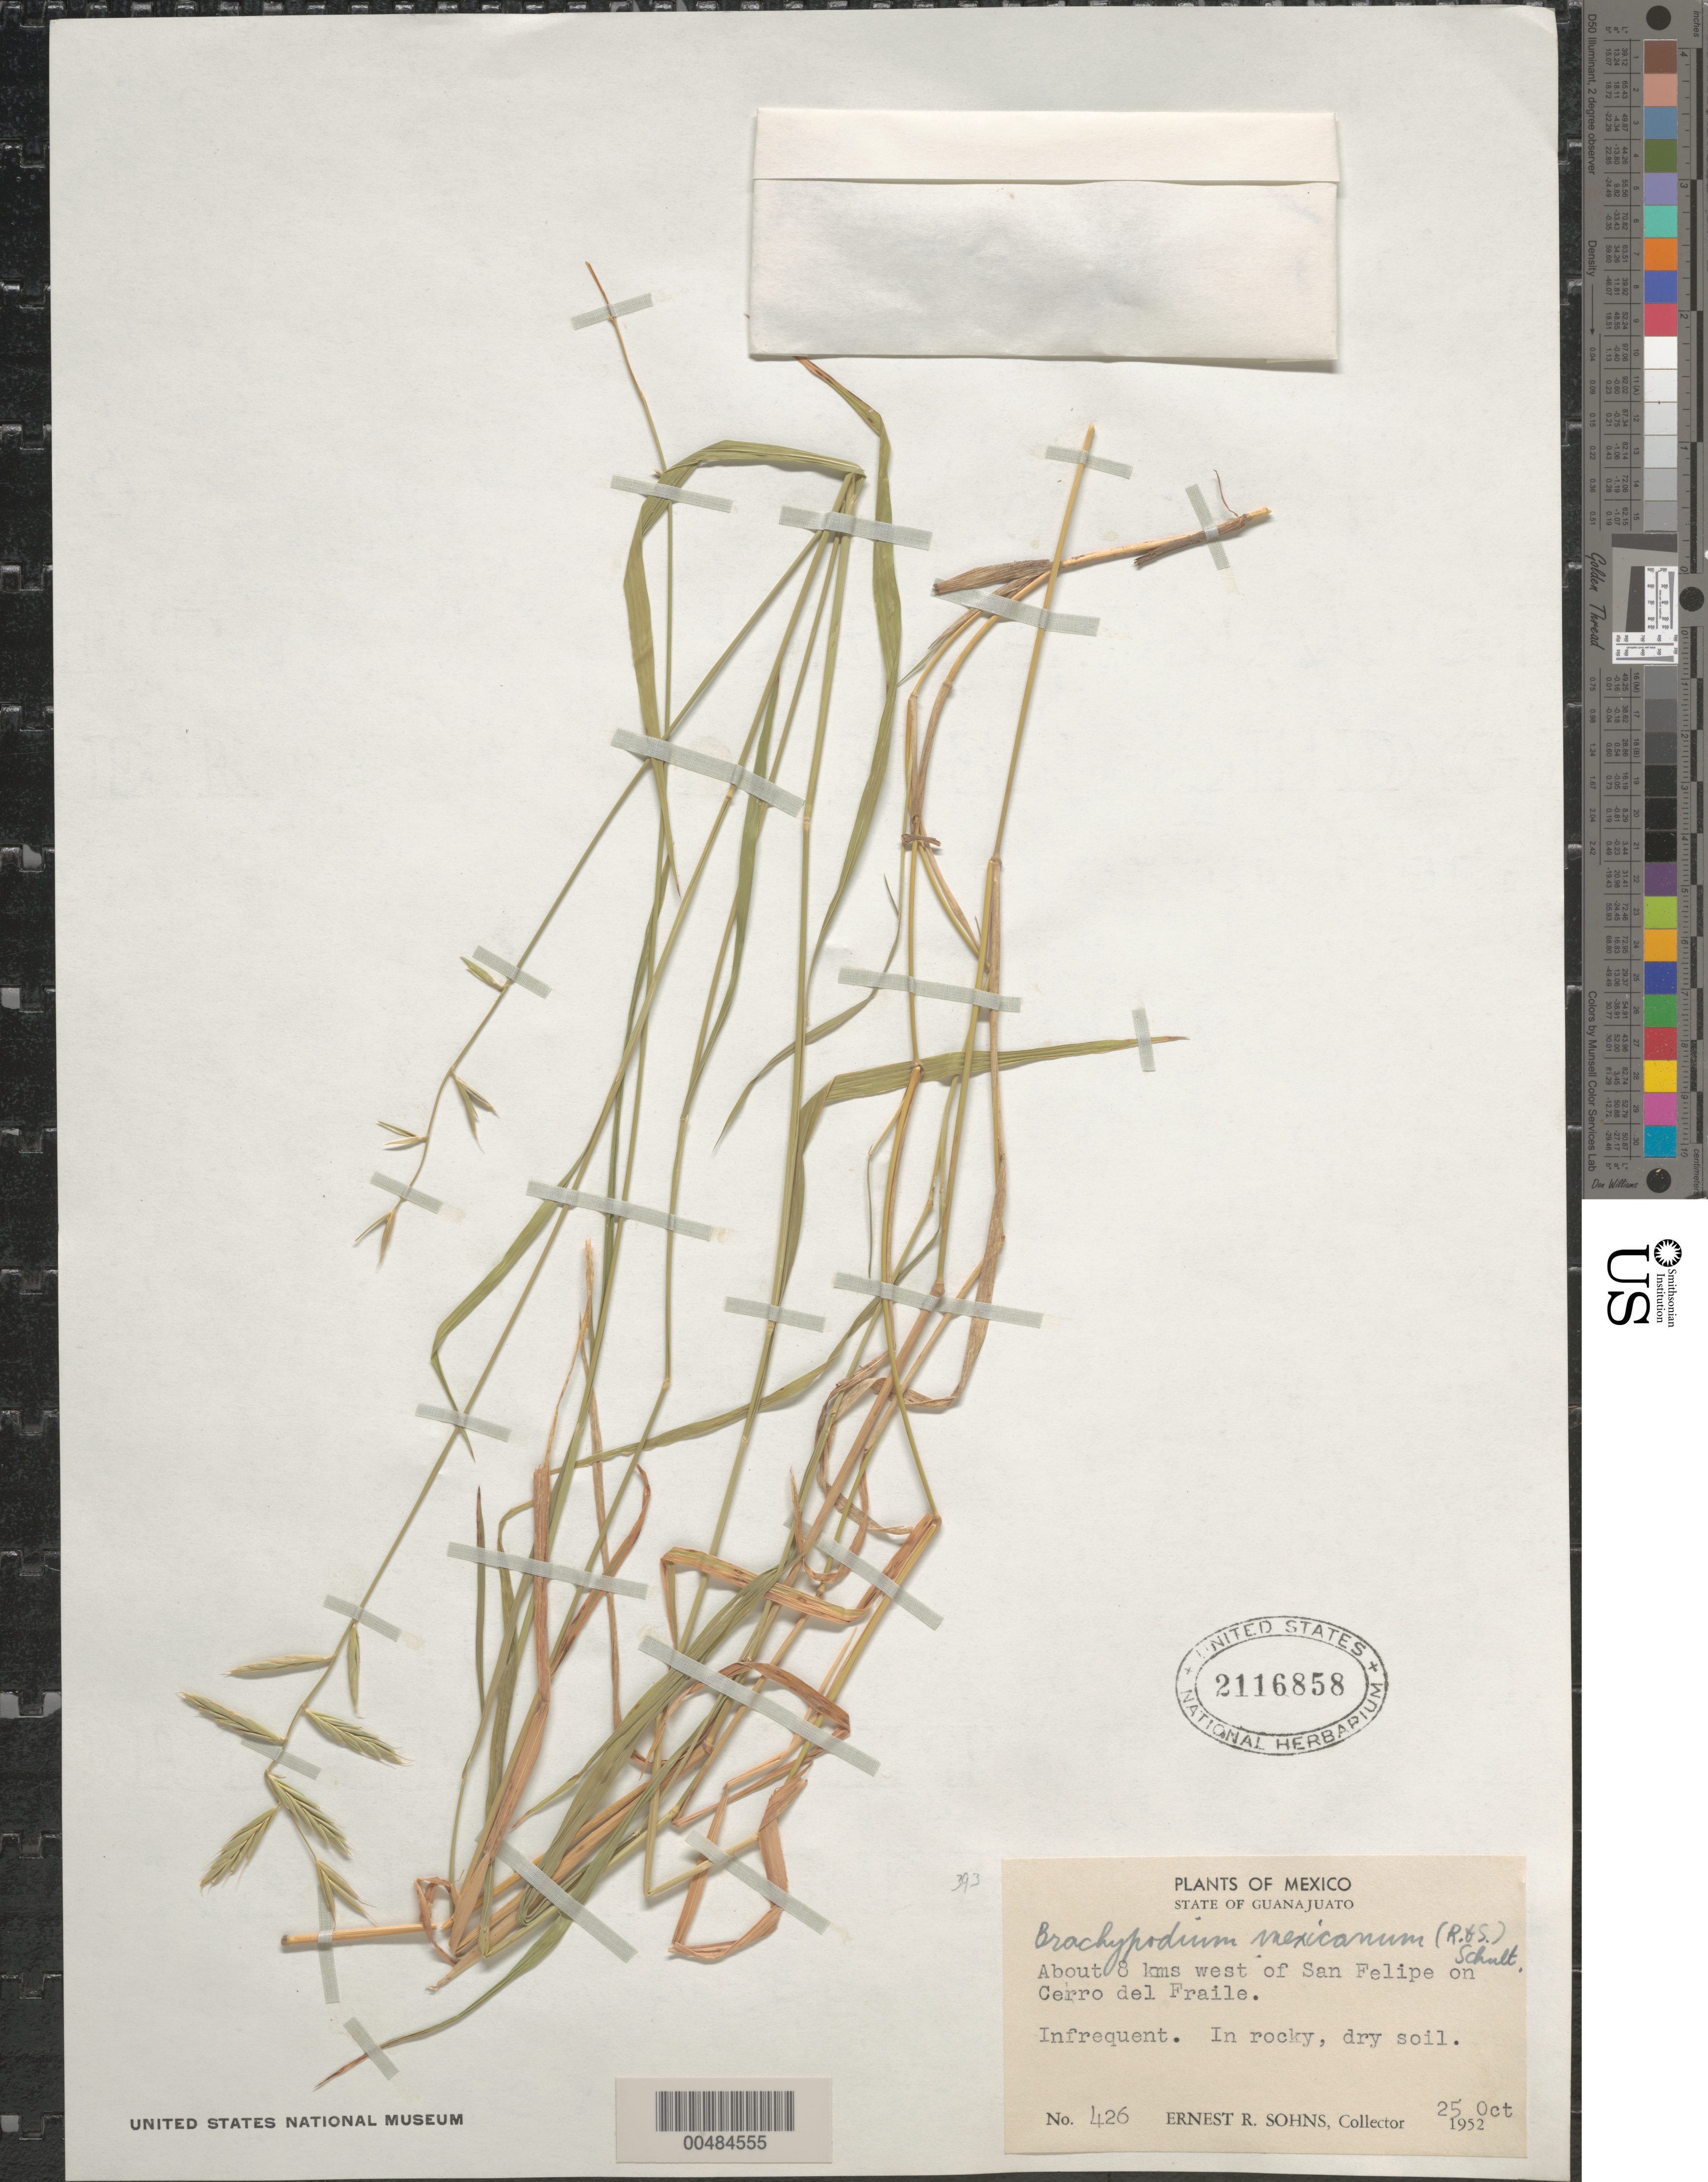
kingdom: Plantae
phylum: Tracheophyta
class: Liliopsida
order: Poales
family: Poaceae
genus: Brachypodium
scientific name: Brachypodium mexicanum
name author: (Roem. & Schult.) Link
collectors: E. R. Sohns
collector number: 426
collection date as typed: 25 Oct 1952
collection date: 1952-10-25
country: Mexico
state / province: Guanajuato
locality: About 8 km W of San Felipe on Cerro del Fraile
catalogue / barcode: US 2116858